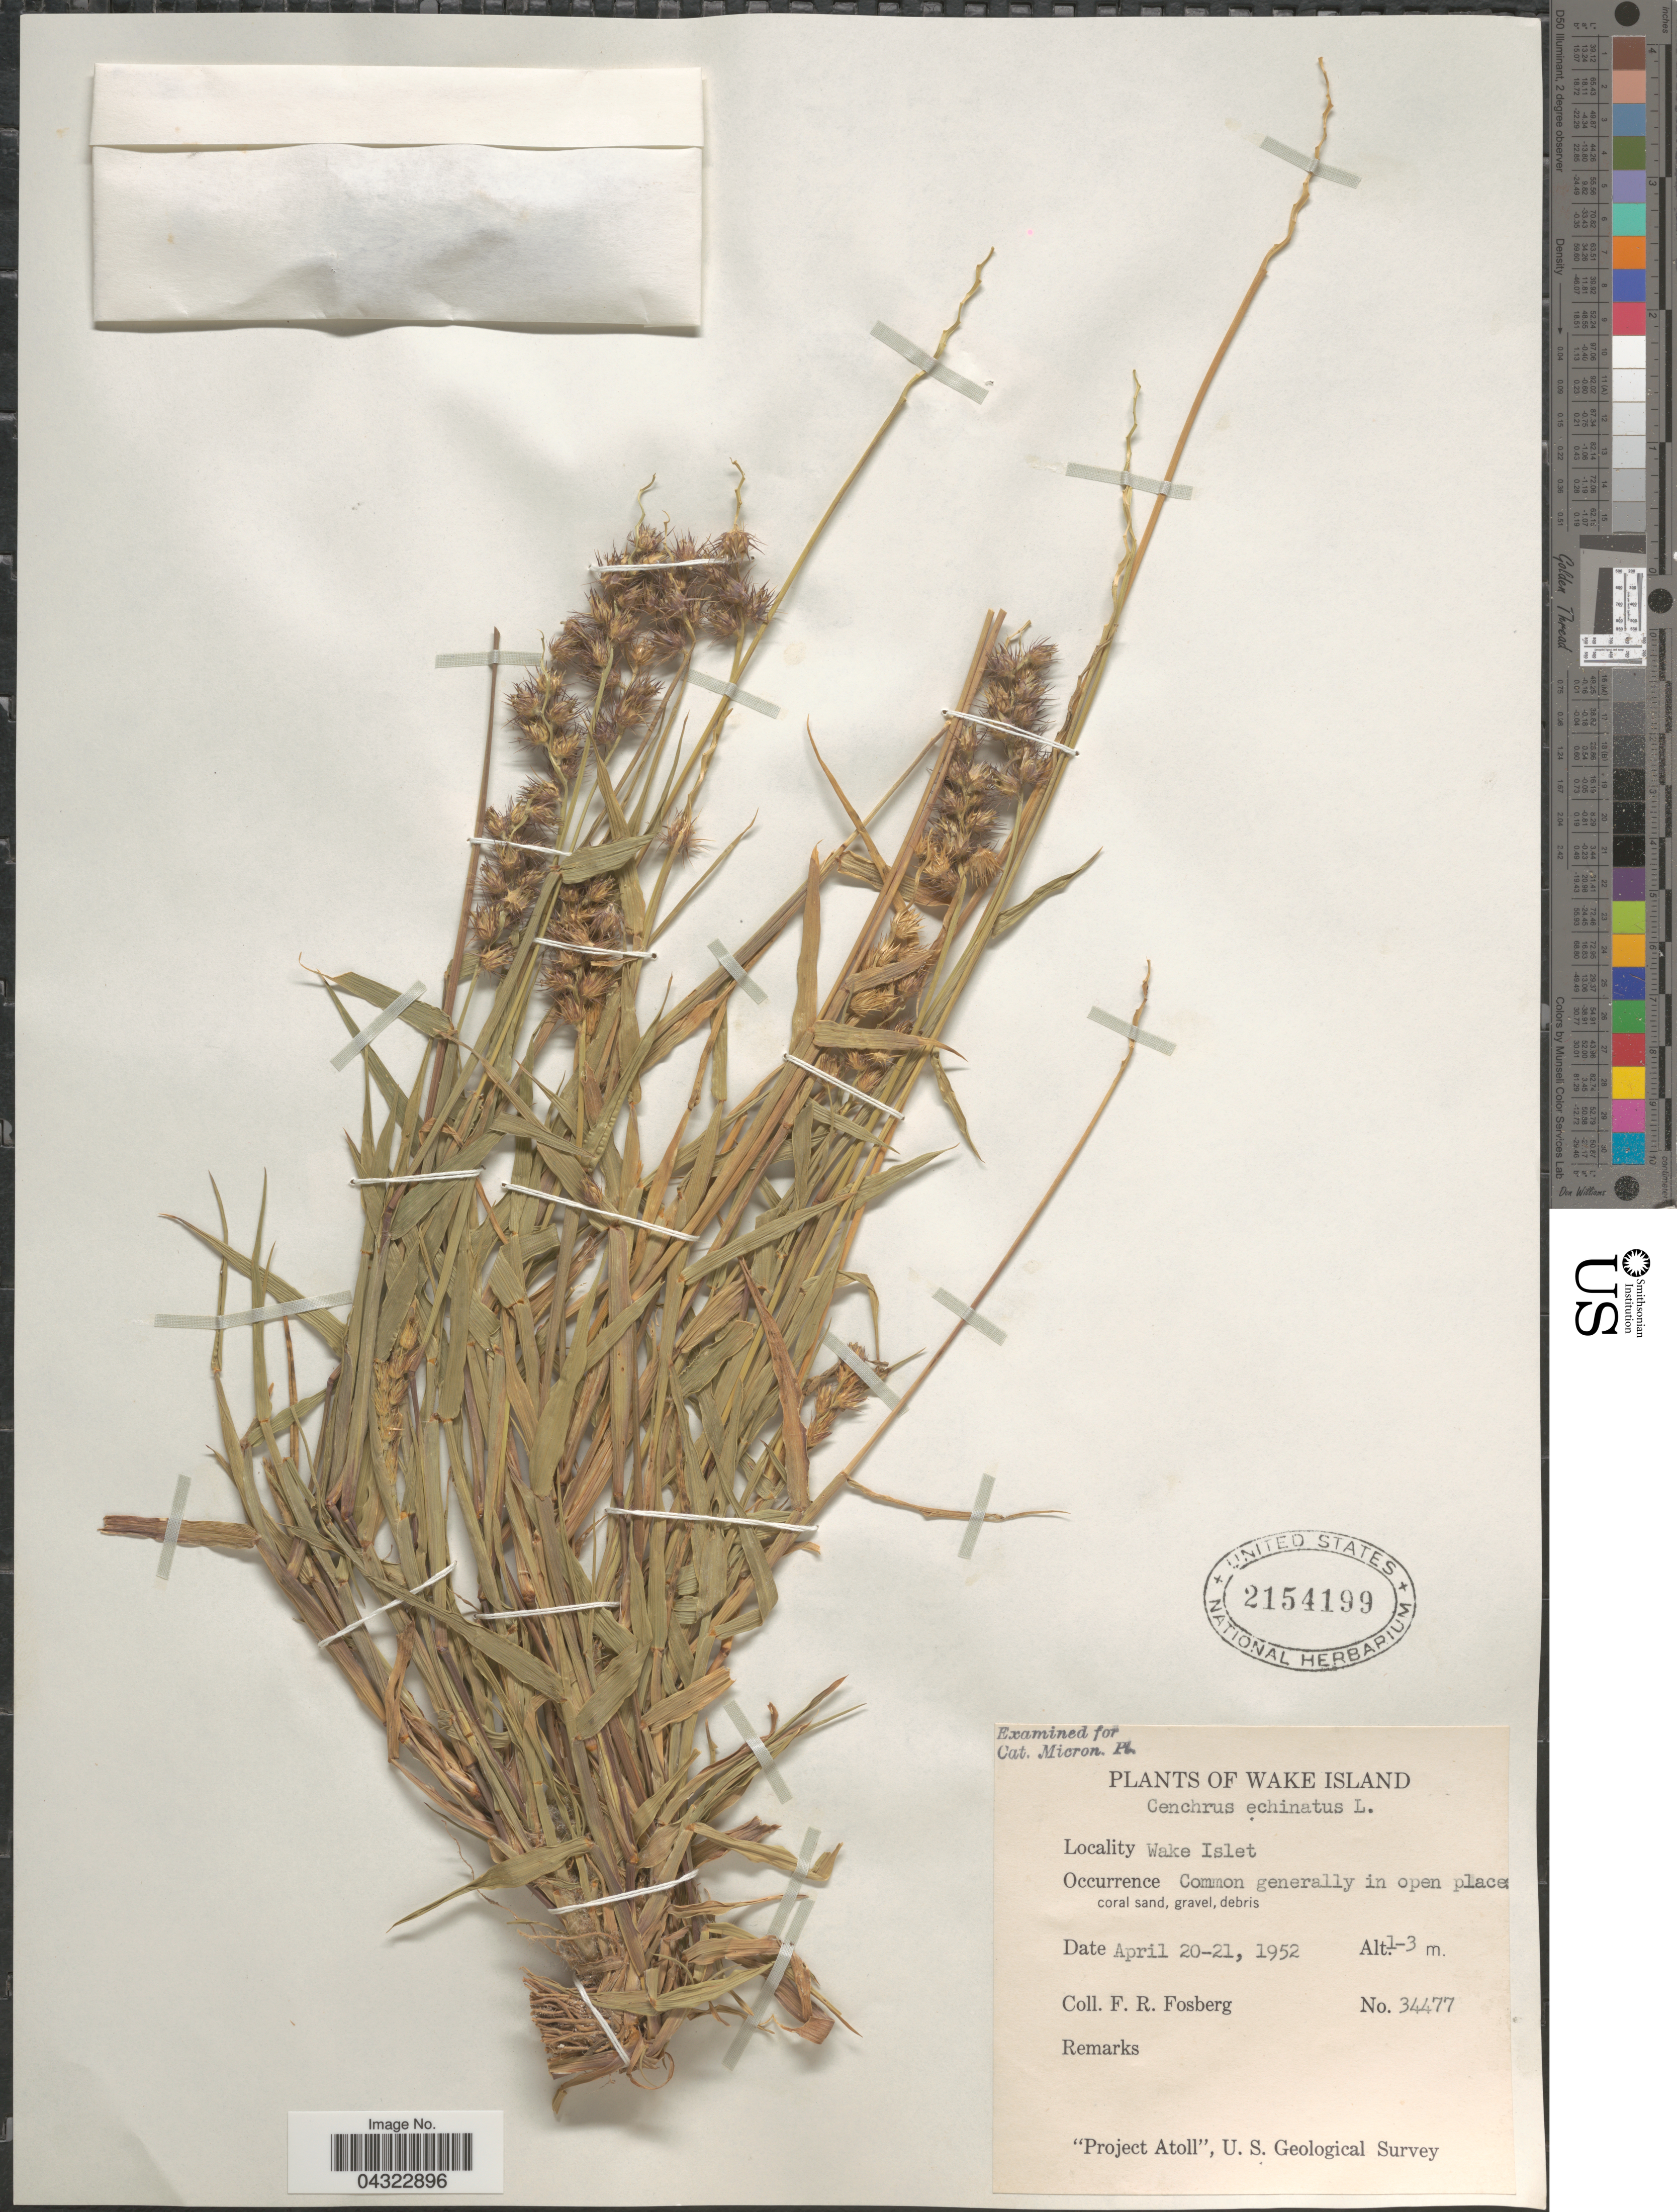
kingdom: Plantae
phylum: Tracheophyta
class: Liliopsida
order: Poales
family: Poaceae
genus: Cenchrus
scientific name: Cenchrus echinatus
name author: L.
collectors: F. R. Fosberg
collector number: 34477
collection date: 1952-04-20/1952-04-21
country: U.S. Administered Pacific Islands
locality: Wake Island. Wake Islet. Common generally in open places. "Project Atoll", U.S. Geological Survey.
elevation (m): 1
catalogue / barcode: US 2154199